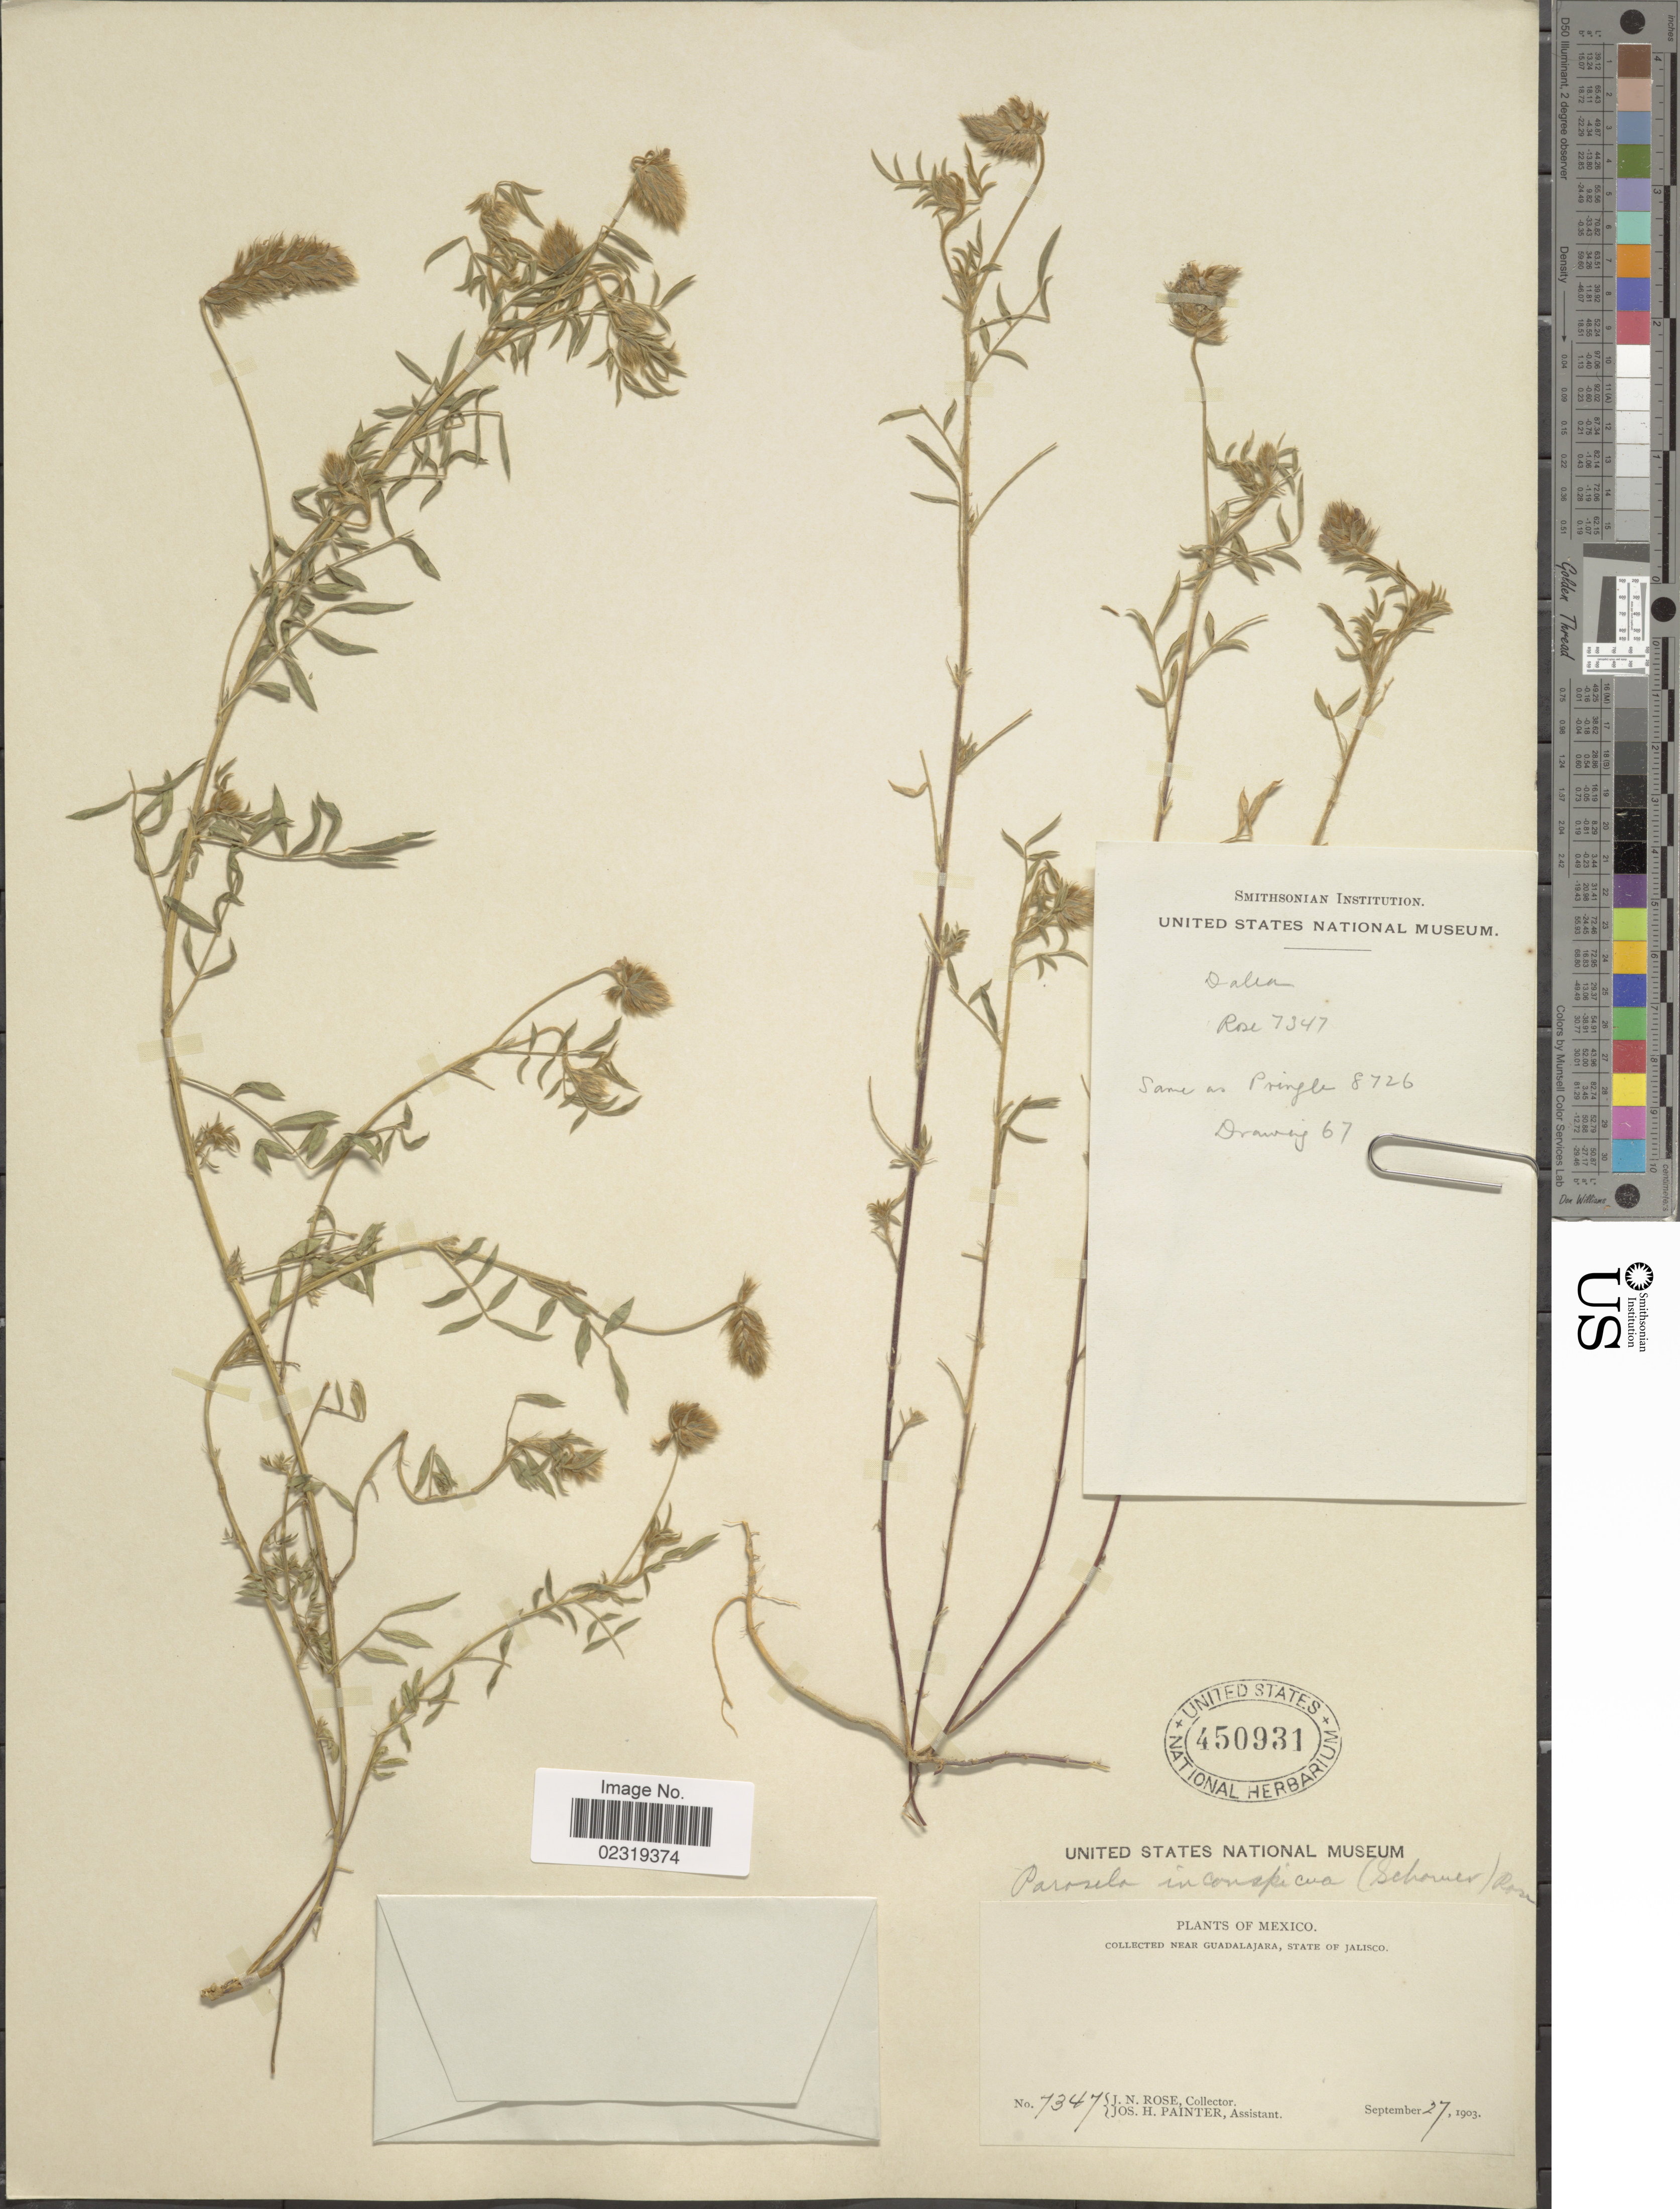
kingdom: Plantae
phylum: Tracheophyta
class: Magnoliopsida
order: Fabales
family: Fabaceae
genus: Dalea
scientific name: Dalea humilis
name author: G. Don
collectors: J. N. Rose & J. H. Painter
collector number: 7347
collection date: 1903-09-27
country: Mexico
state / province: Jalisco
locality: Near Guadalajara, State of Jalisco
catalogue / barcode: US 450931